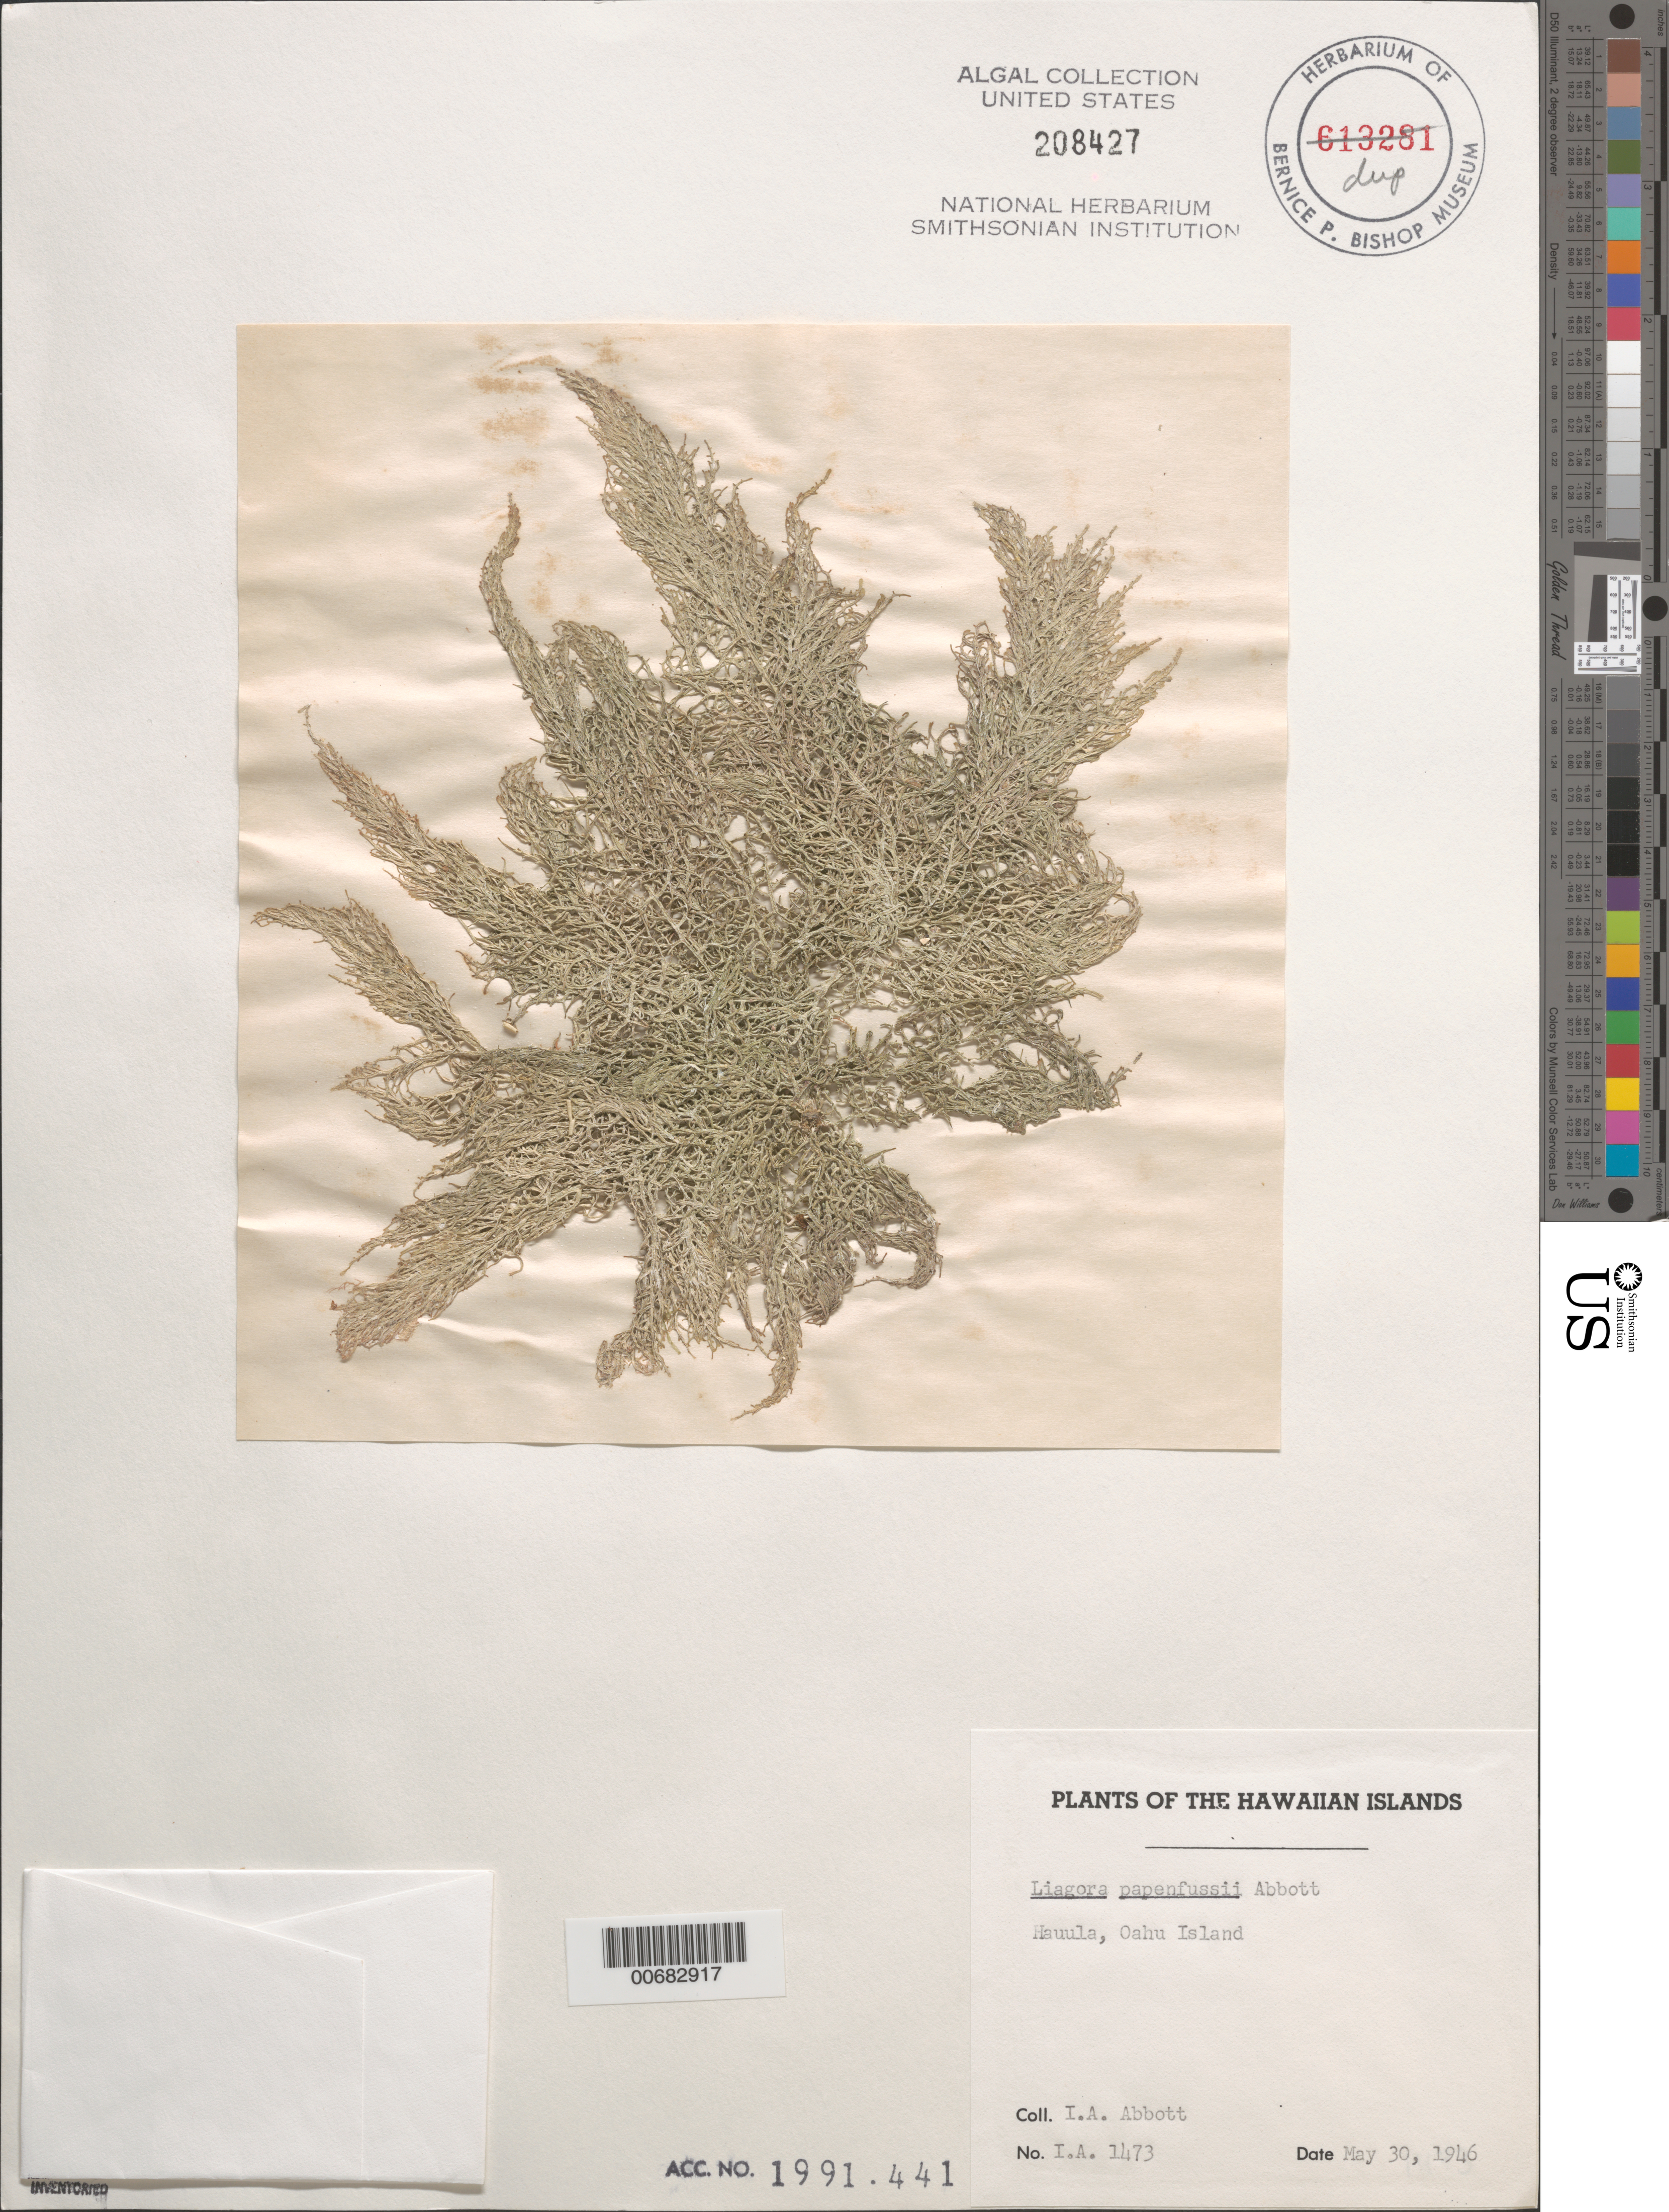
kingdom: Plantae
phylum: Rhodophyta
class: Florideophyceae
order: Nemaliales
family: Liagoraceae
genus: Liagora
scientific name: Liagora papenfussii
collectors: I. A. Abbott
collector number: IAA 1473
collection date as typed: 30 May 1946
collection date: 1946-05-30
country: United States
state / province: Hawaii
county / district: Honolulu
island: Oahu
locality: Hau'ula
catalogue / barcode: US 208427